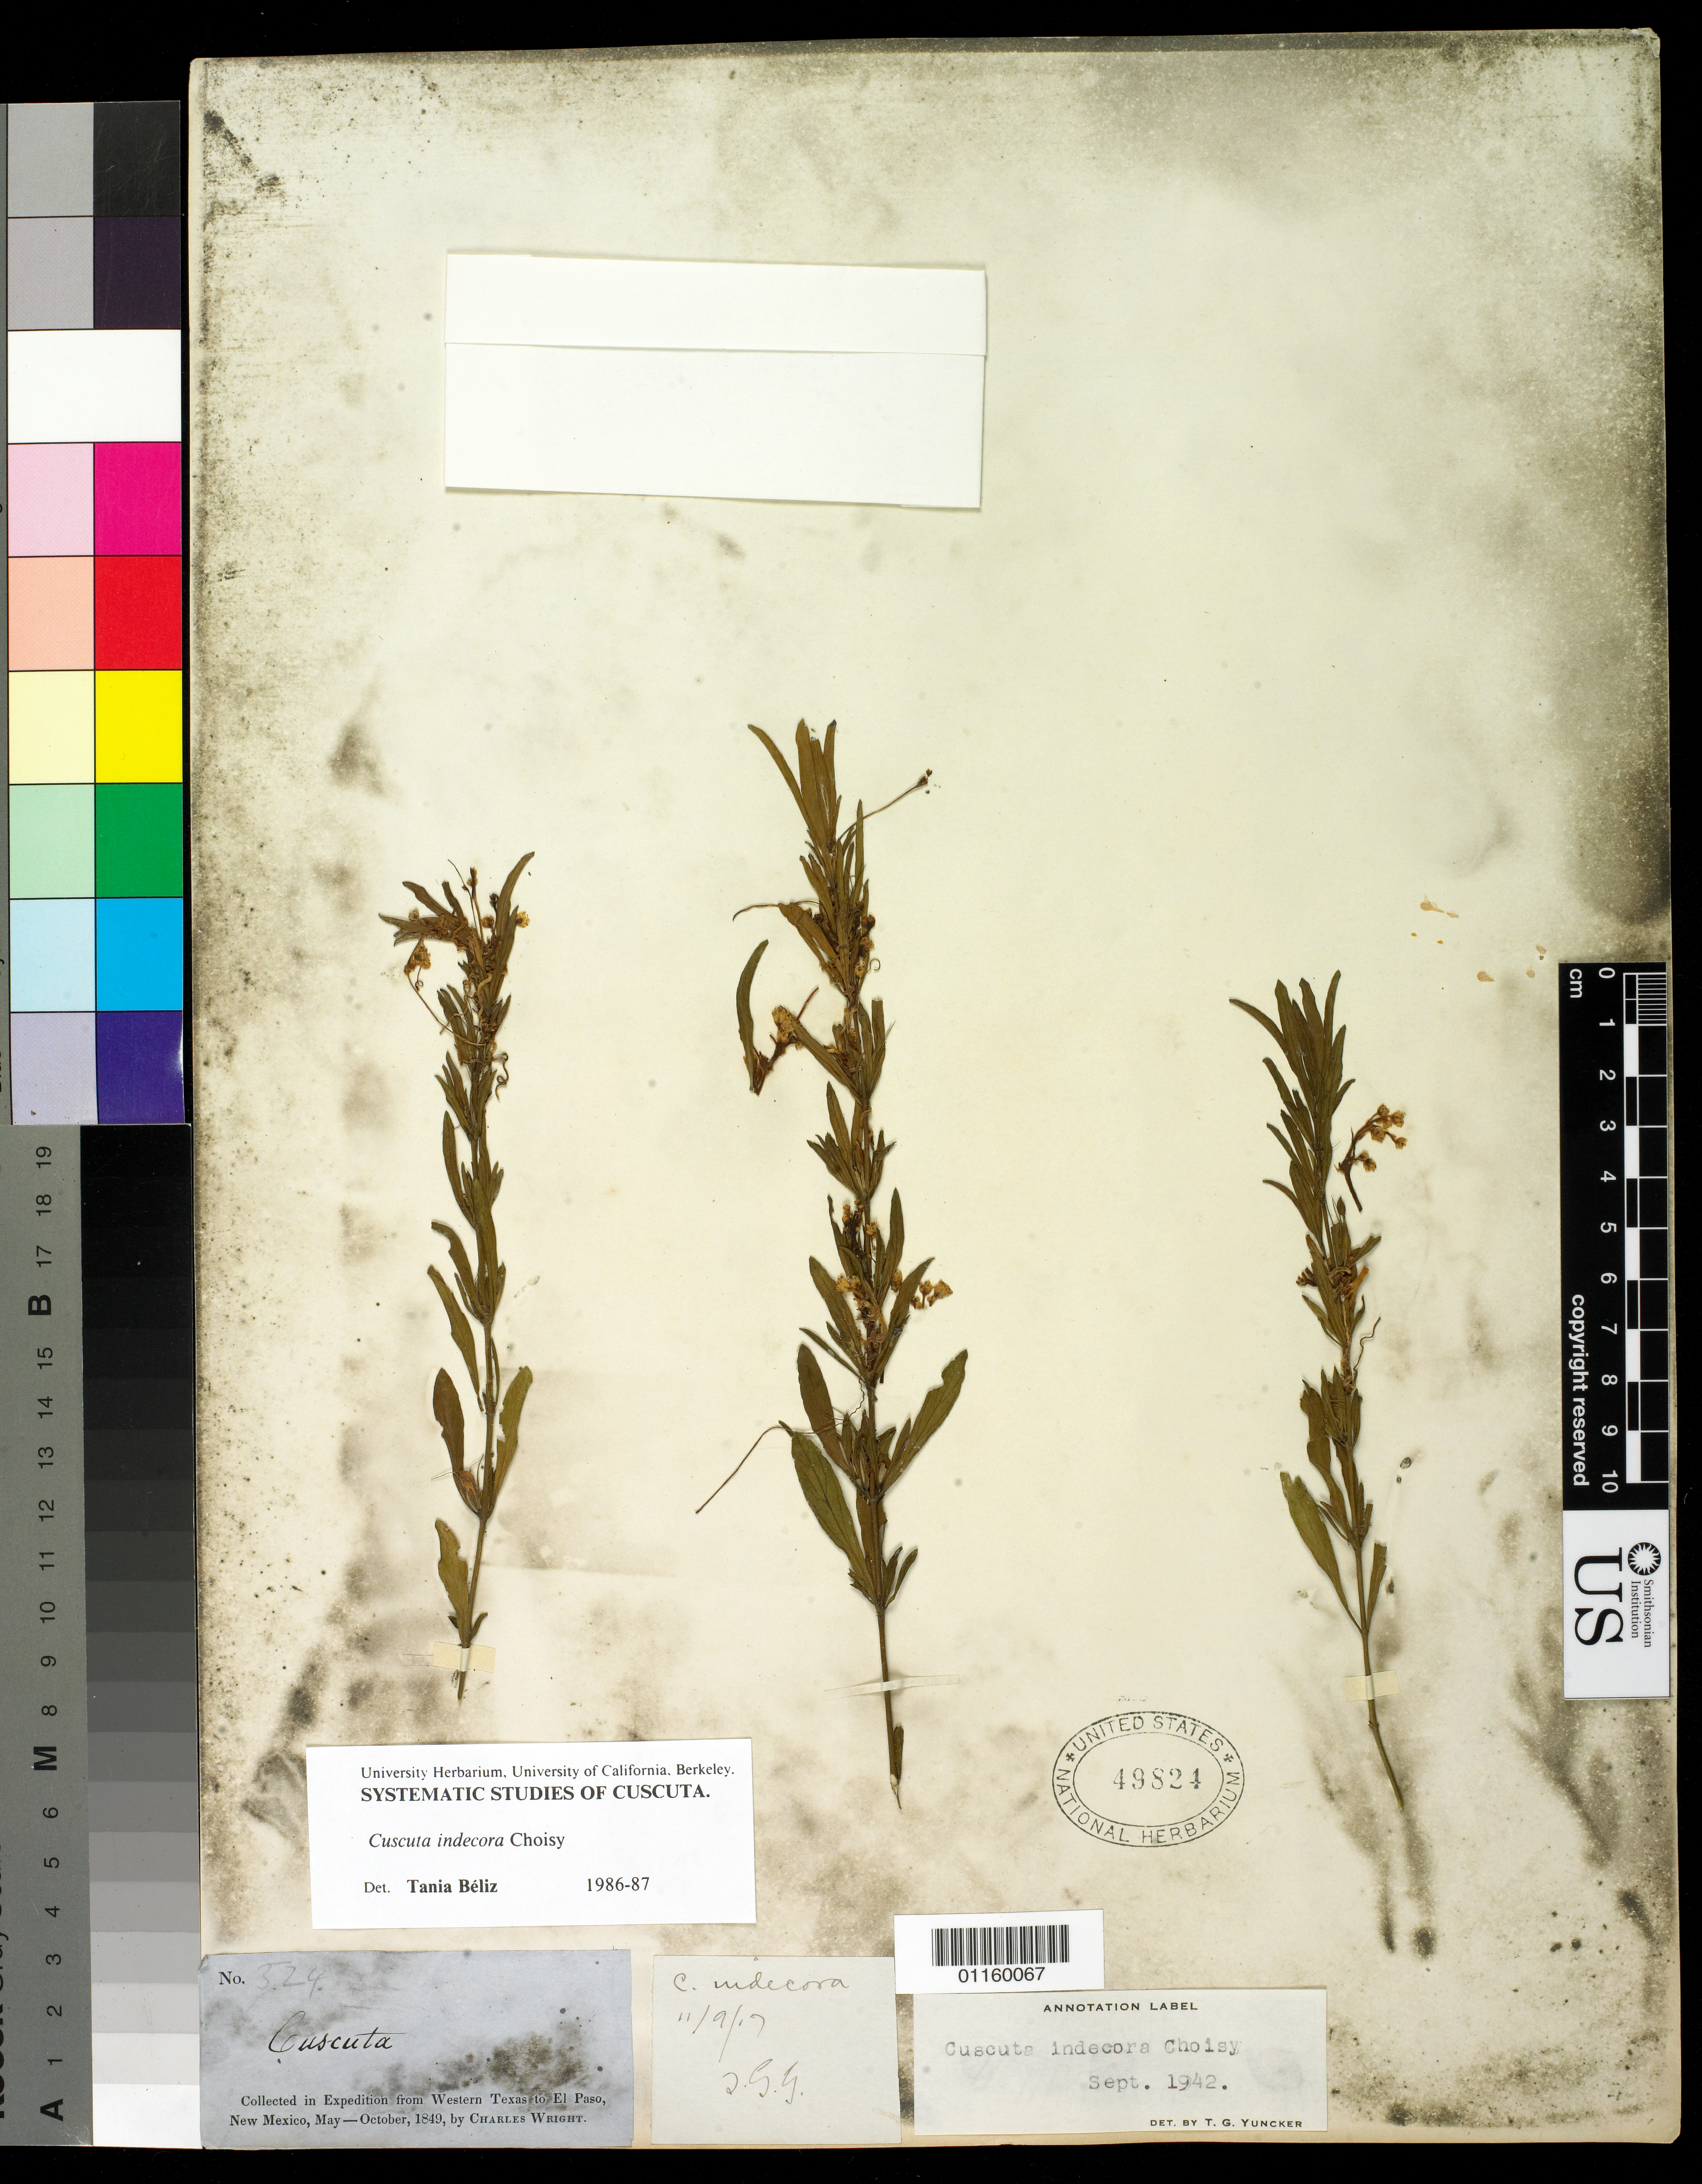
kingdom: Plantae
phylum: Tracheophyta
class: Magnoliopsida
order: Solanales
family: Convolvulaceae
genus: Cuscuta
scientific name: Cuscuta indecora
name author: Choisy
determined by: Béliz, T.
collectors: C. Wright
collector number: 324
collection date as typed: May 1849 to -- Oct 1849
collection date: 1849-05/1849-10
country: United States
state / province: Texas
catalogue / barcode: US 49824